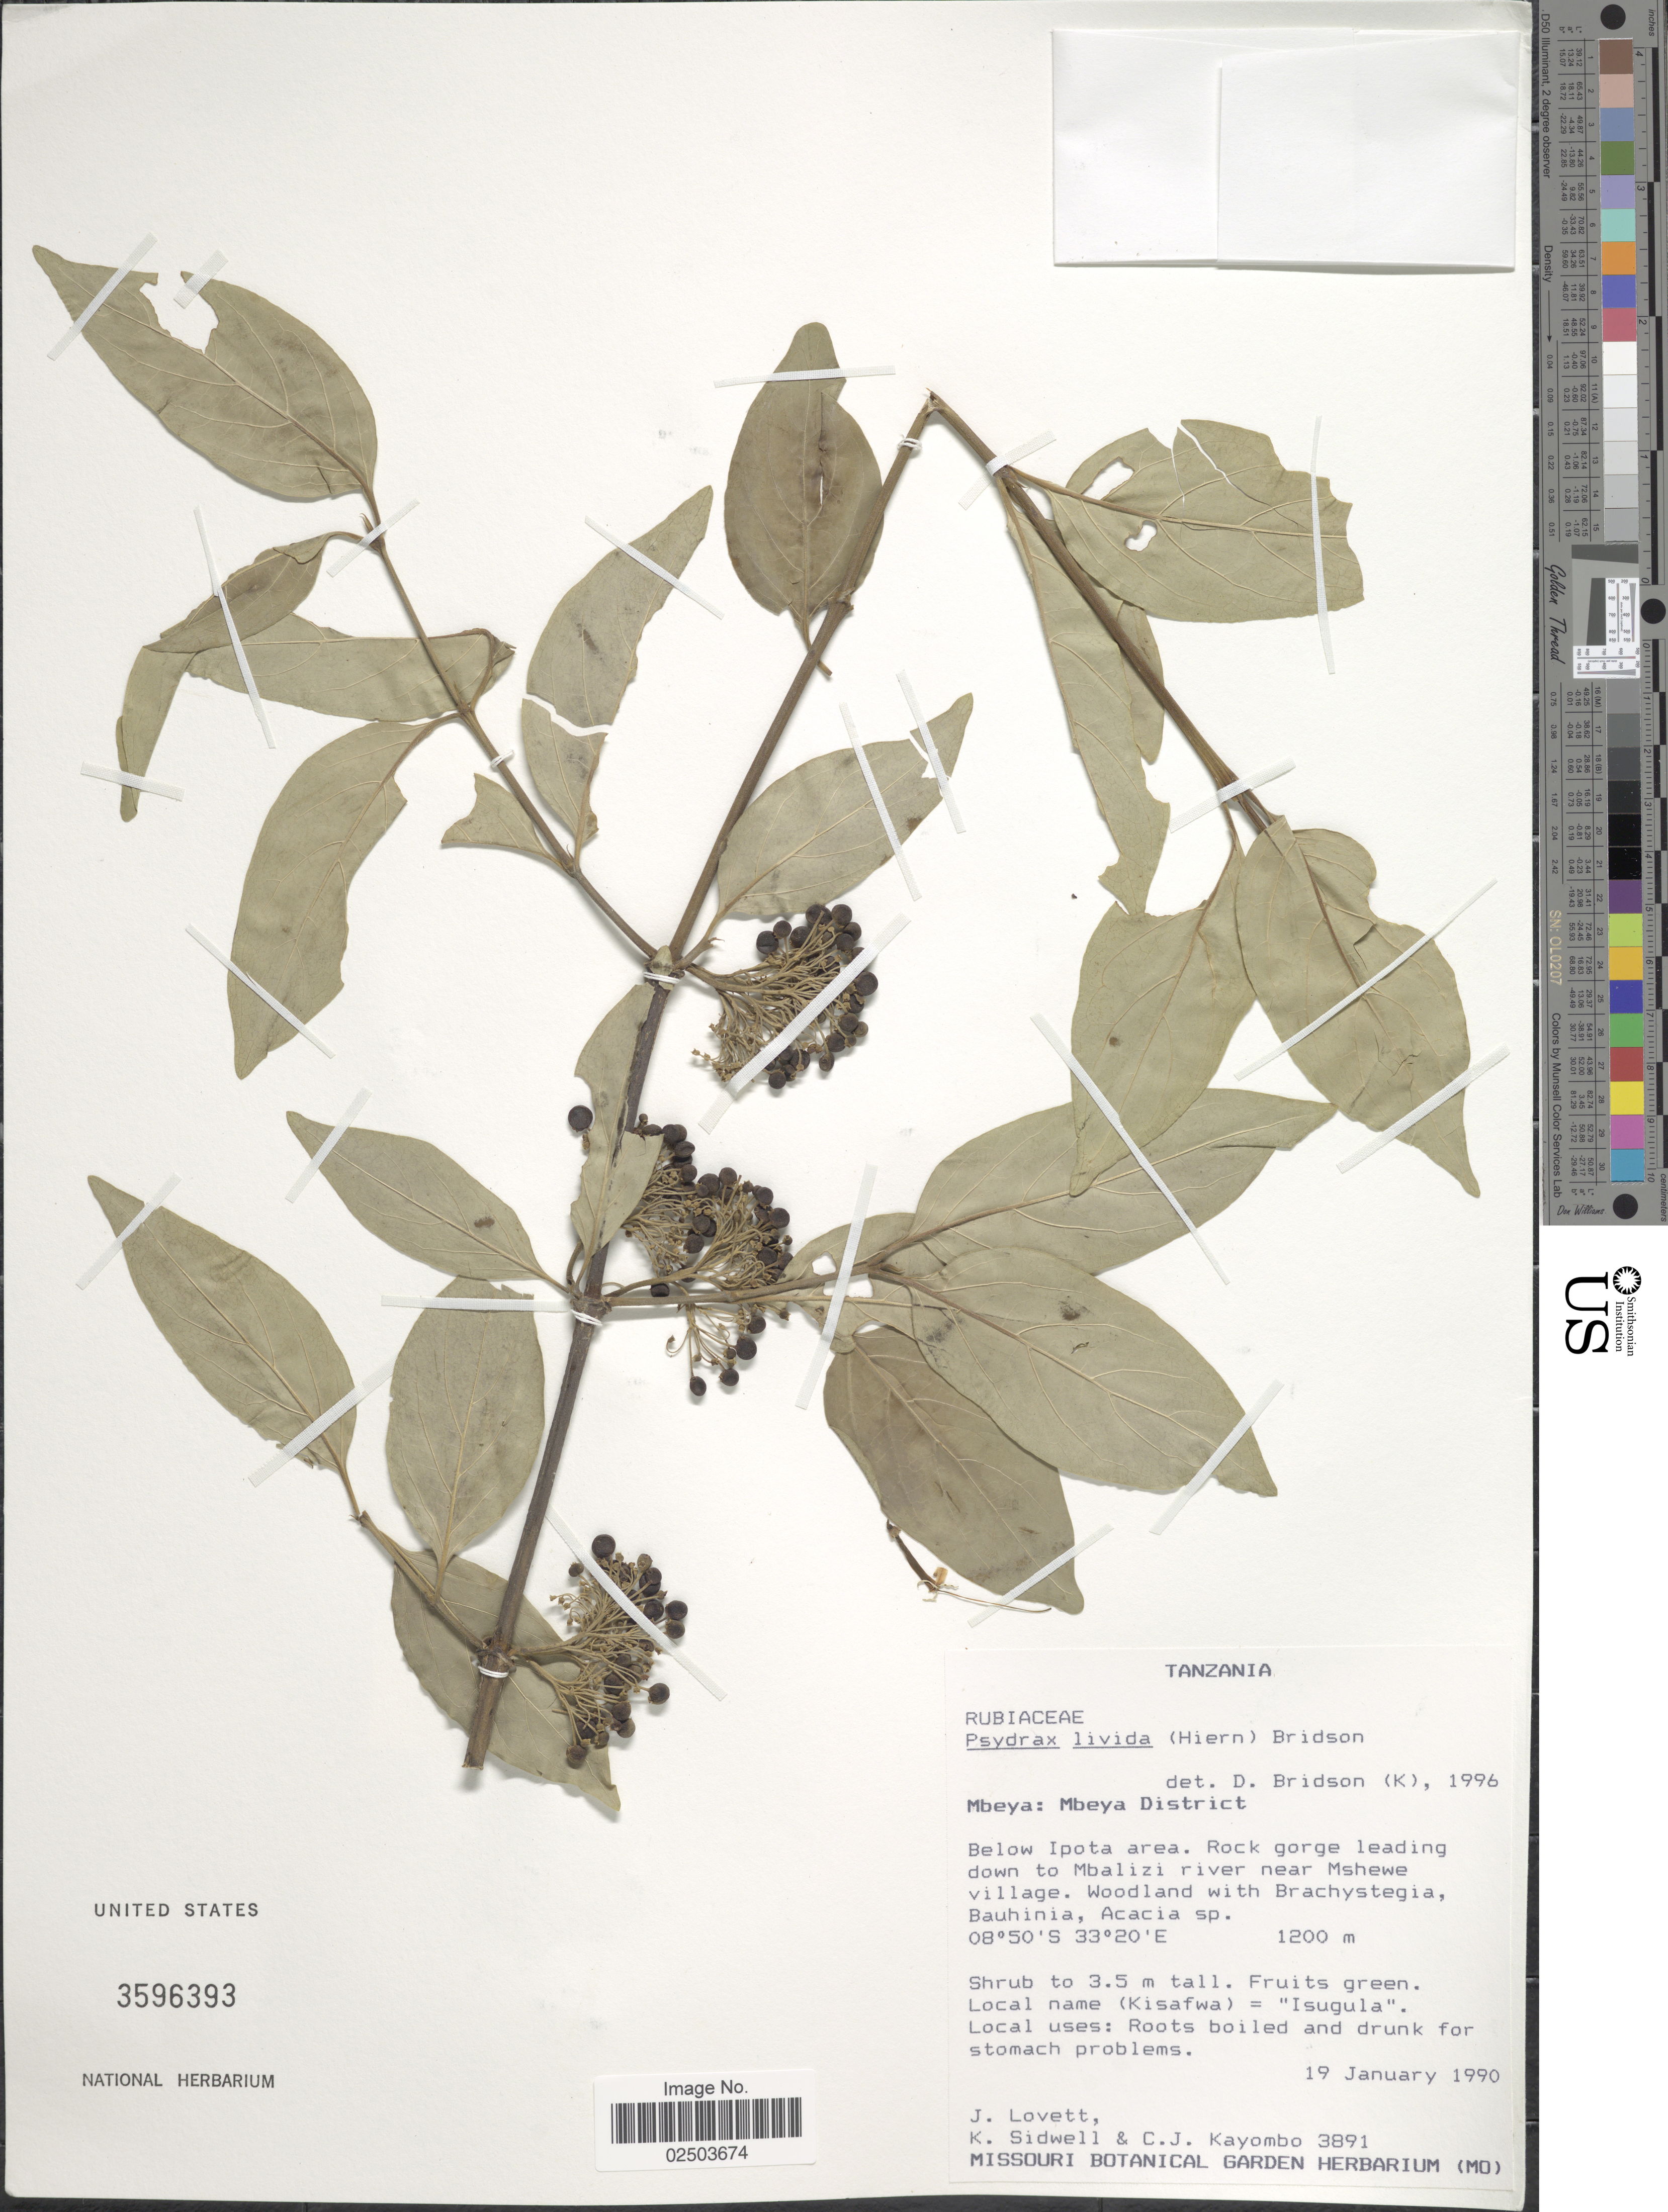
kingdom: Plantae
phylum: Tracheophyta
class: Magnoliopsida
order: Gentianales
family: Rubiaceae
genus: Psydrax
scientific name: Psydrax livida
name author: (Hiern) Bridson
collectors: J. Lovett, K. Sidwell & C. Kayombo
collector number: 3891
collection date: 1990-01-19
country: Tanzania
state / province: Mbeya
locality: Mbeya District. Below Ipota area. Rock gorge leading down to Mbalizi river near Mshewe village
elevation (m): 1200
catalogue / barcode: US 3596393